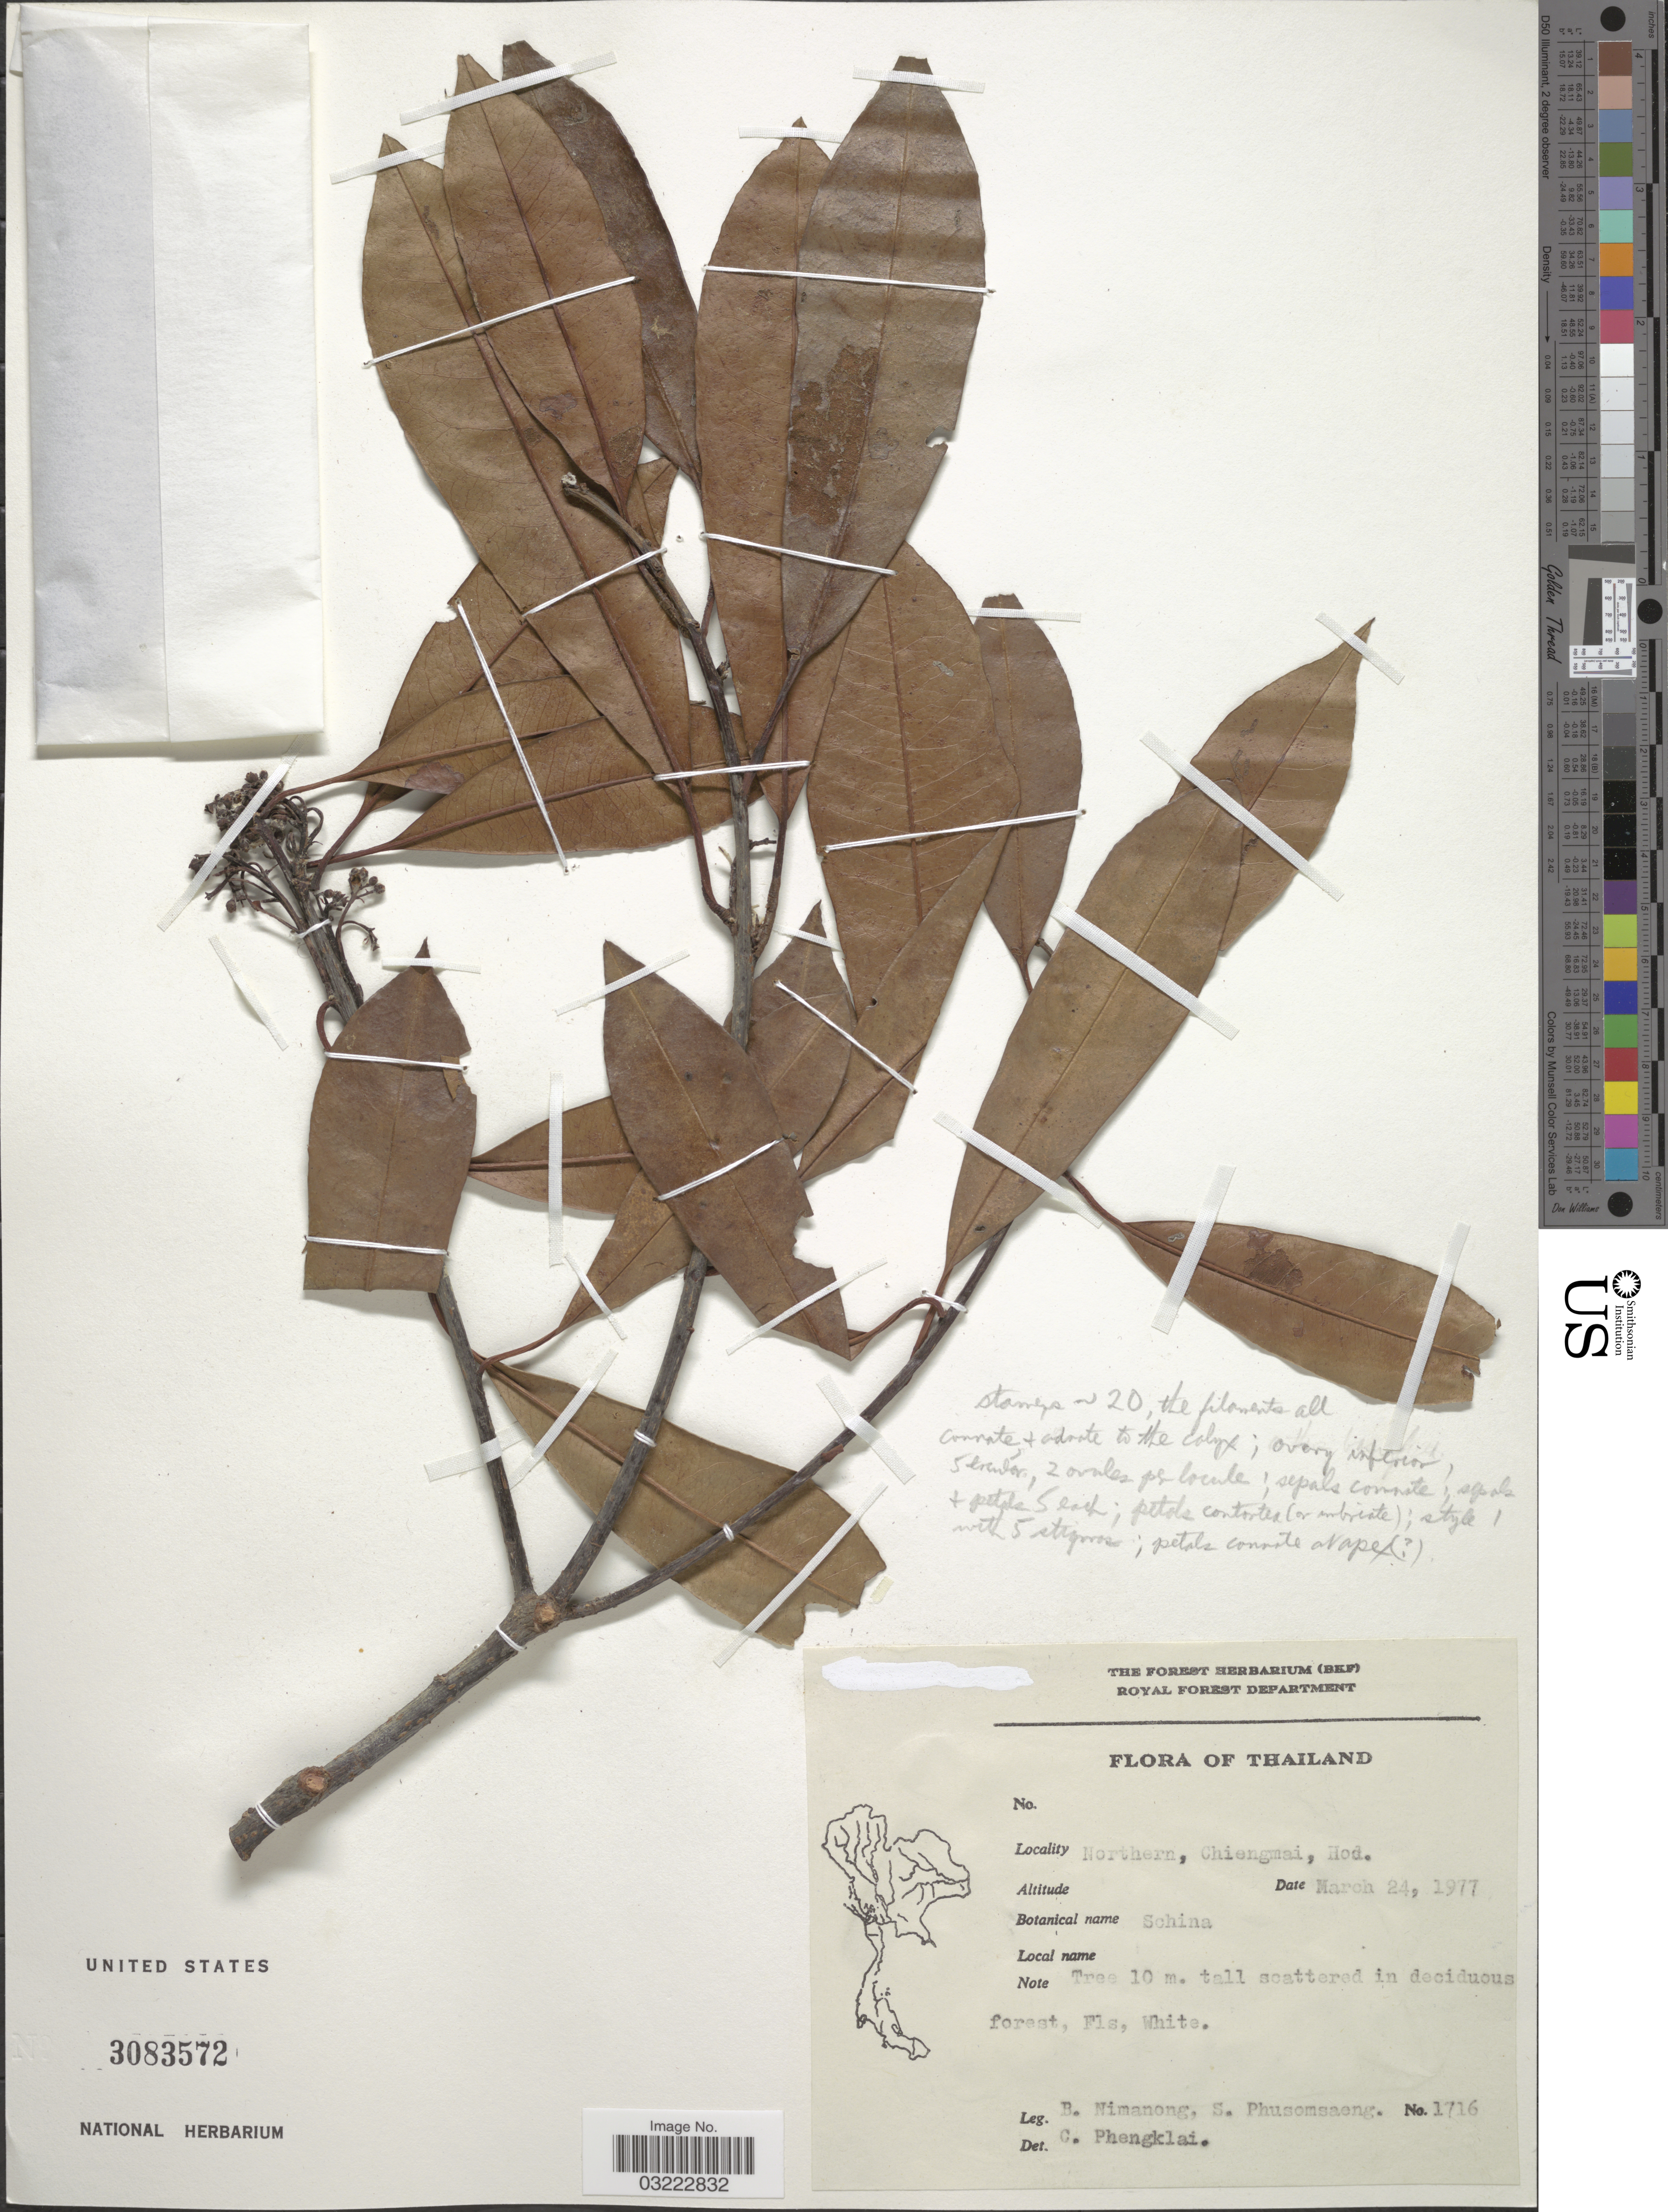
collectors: B. Nimanong & S. Phusomsaeng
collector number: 1716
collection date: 1977-03-24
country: Thailand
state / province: Chiang Mai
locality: Northern, Chiengmai, Hod.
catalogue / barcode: US 3083572